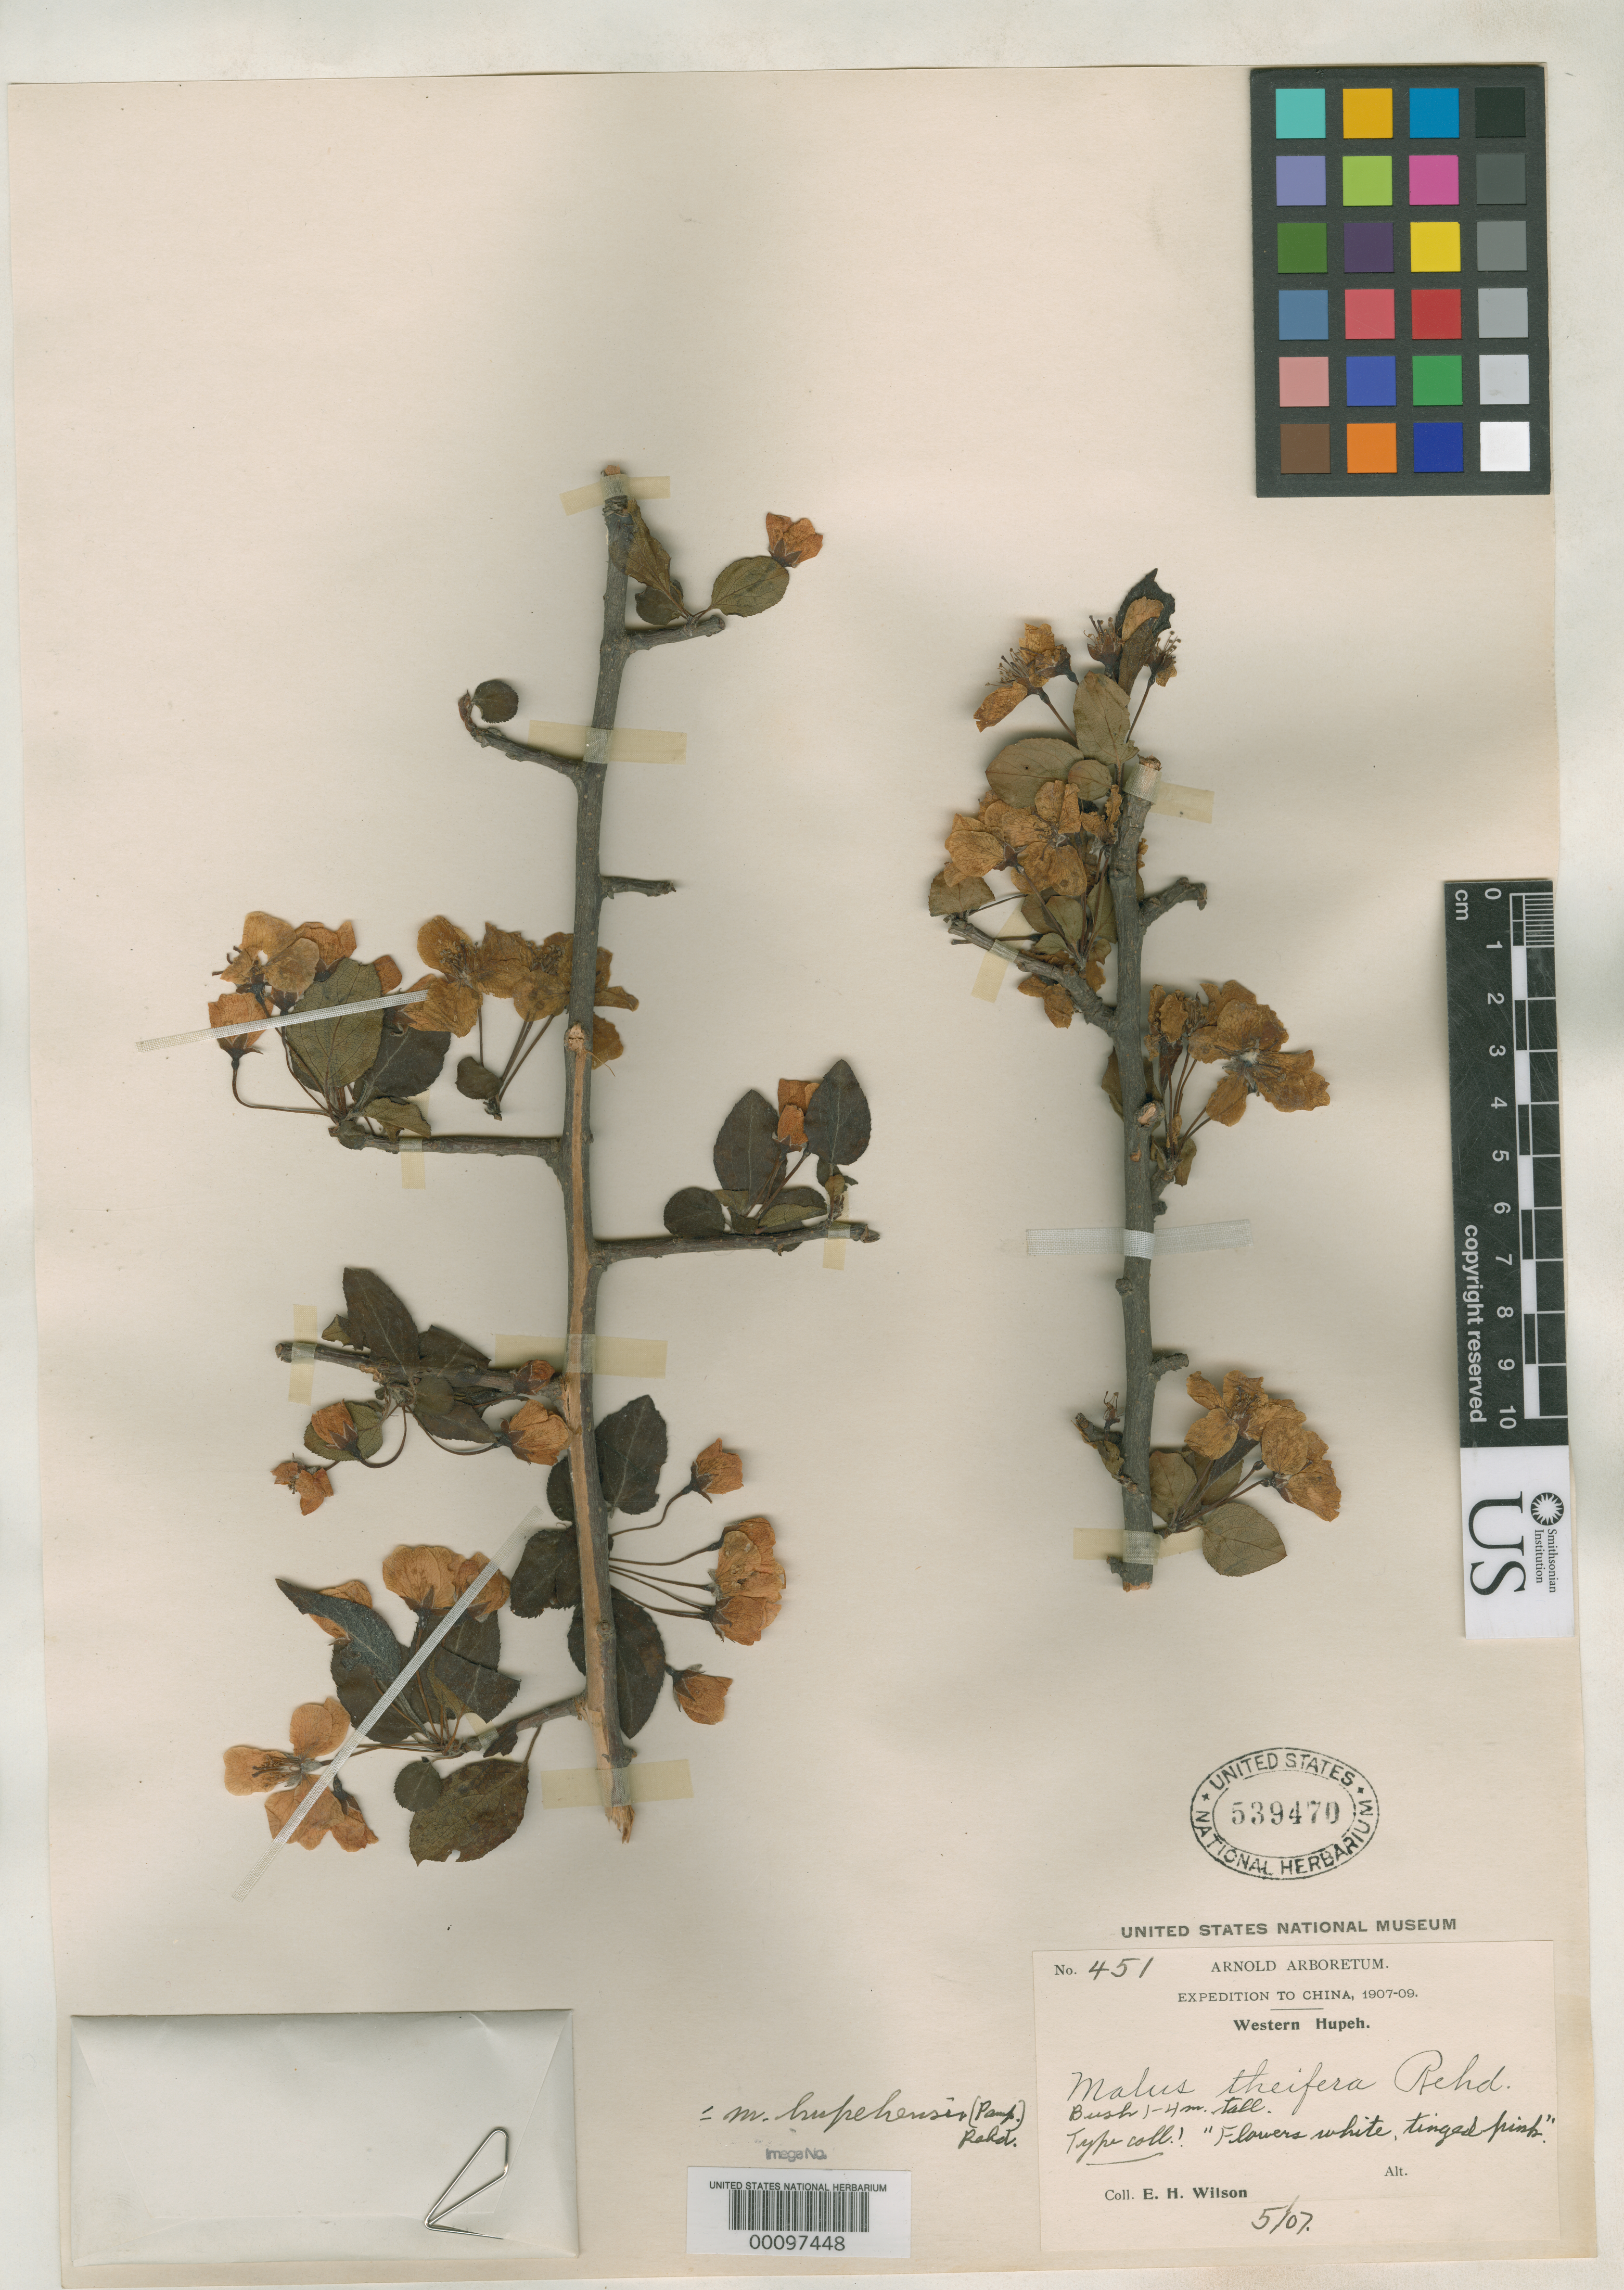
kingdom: Plantae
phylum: Tracheophyta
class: Magnoliopsida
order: Rosales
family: Rosaceae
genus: Malus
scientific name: Malus theifera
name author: Rehder in Sarg.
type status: Isotype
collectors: E. H. Wilson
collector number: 451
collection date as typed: Nov 1907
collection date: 1907-11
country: China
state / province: Hubei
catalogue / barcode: US 539470